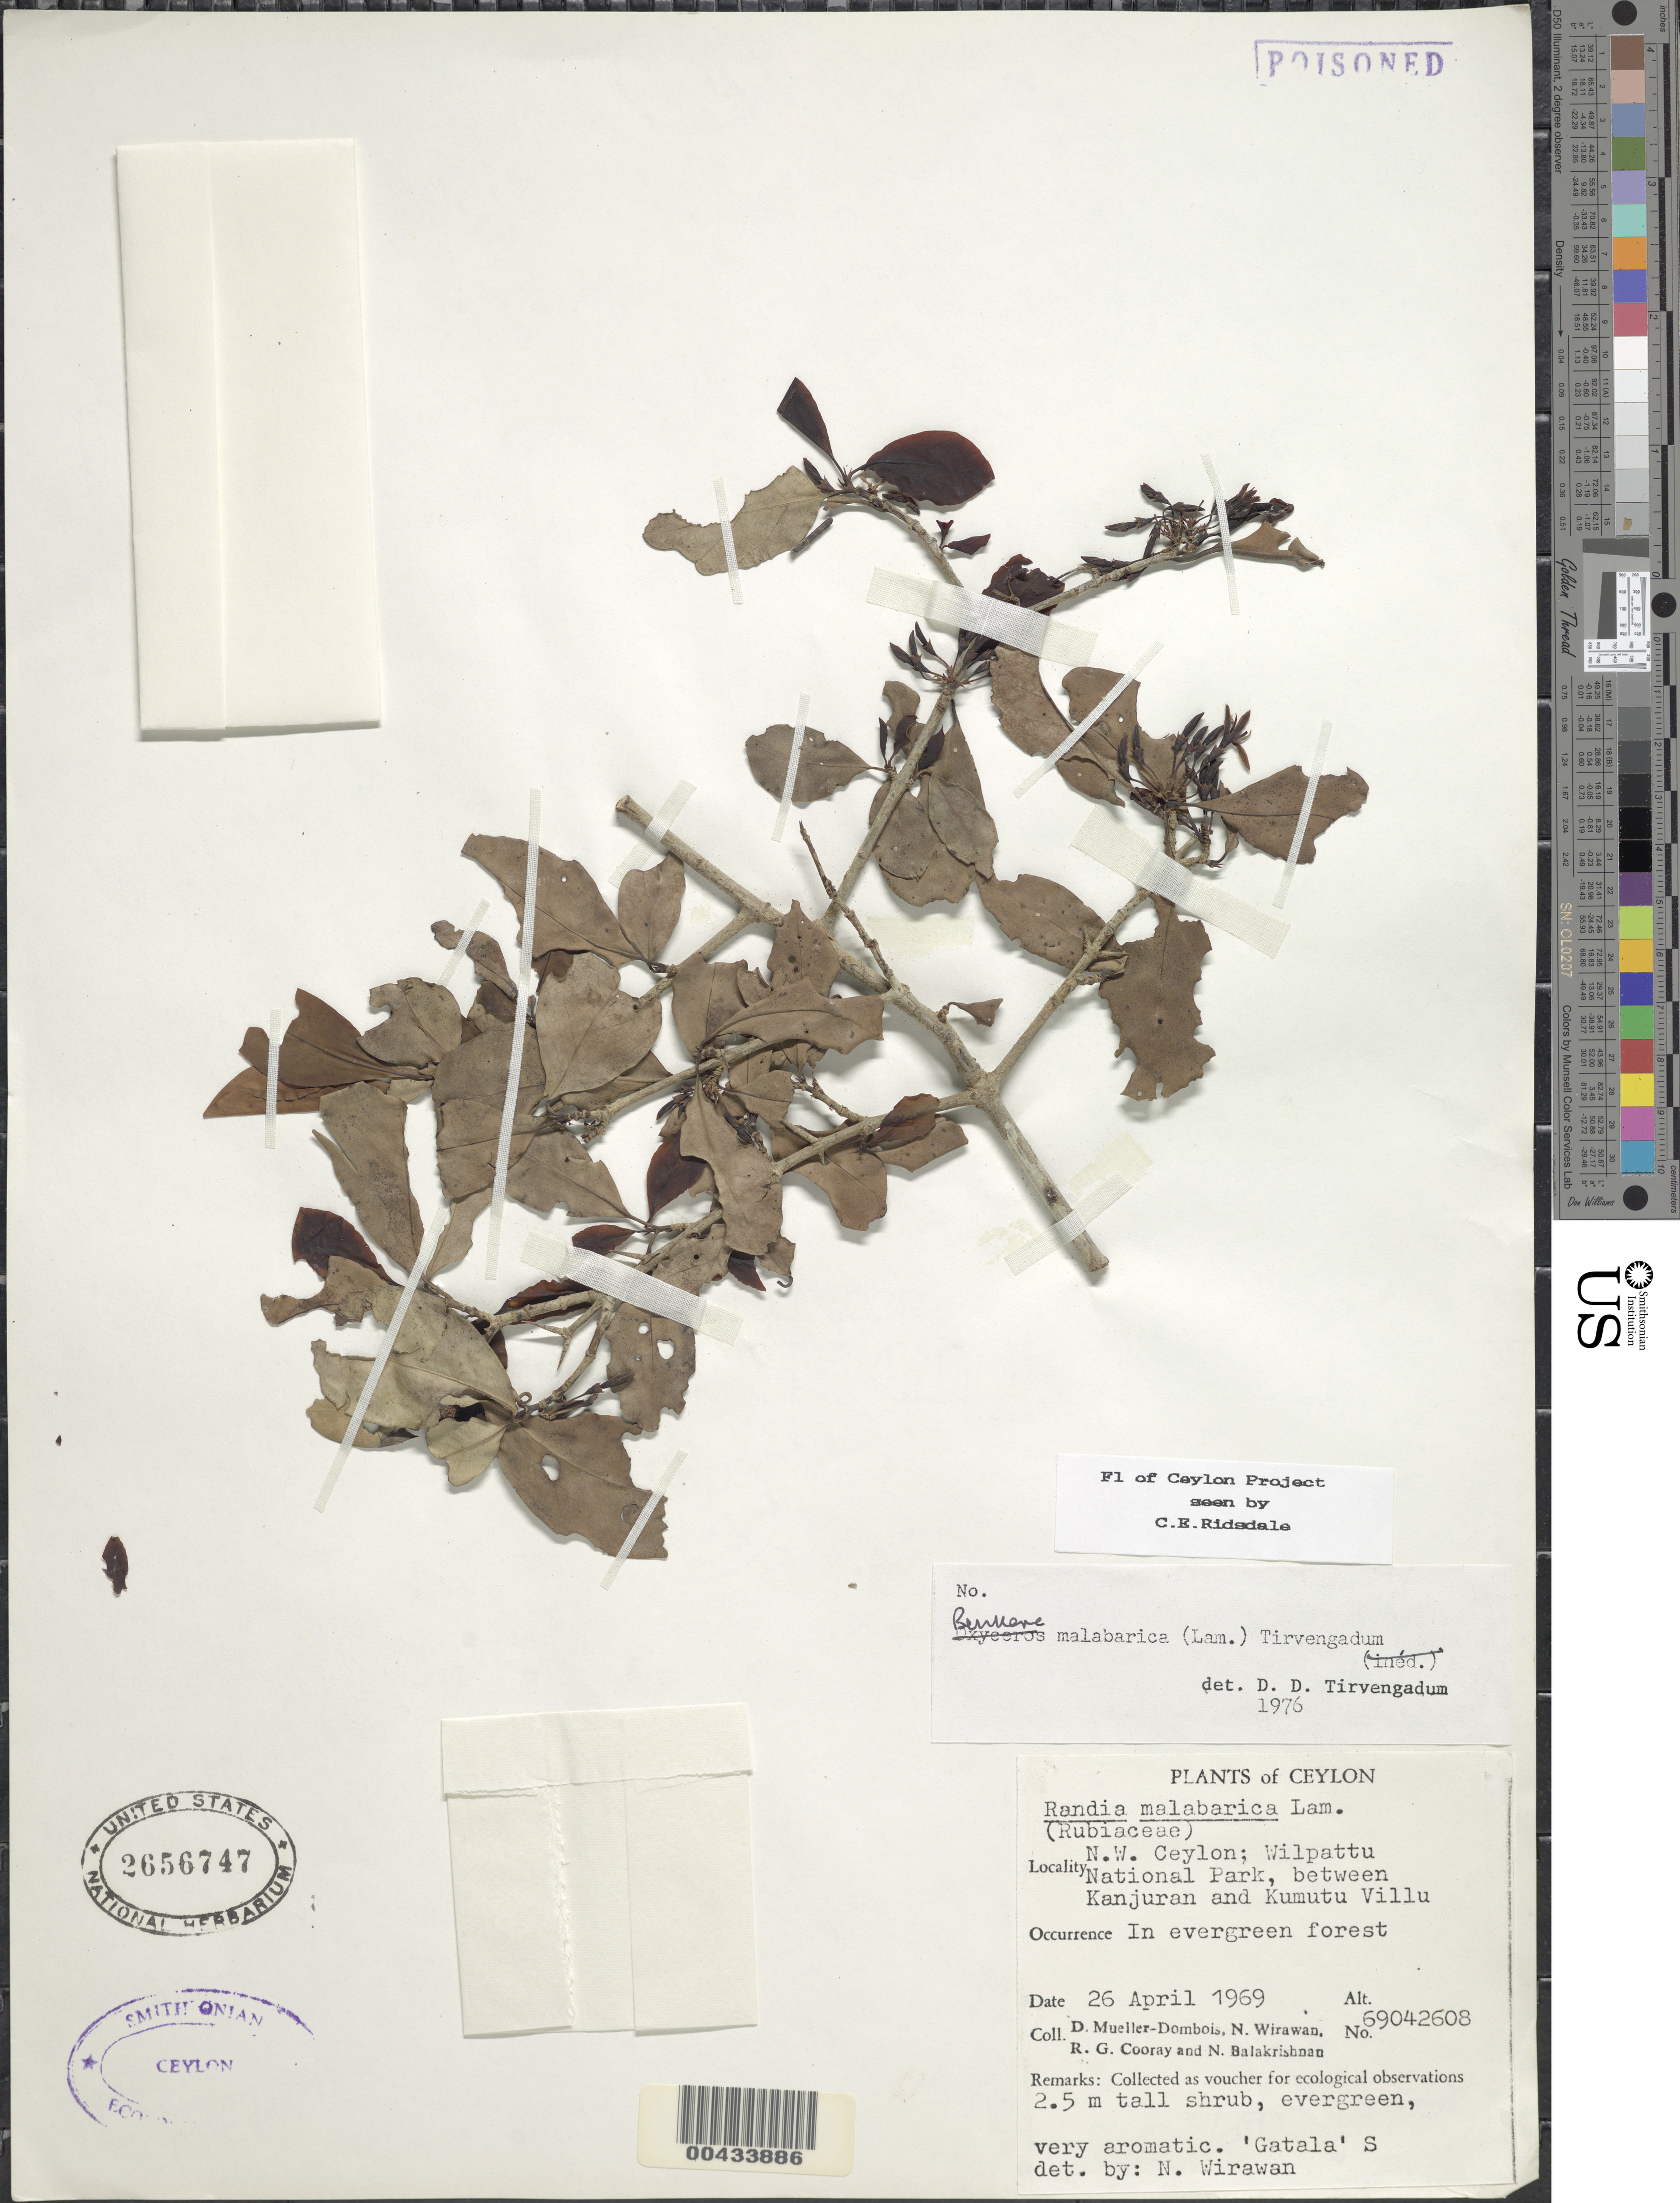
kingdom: Plantae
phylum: Tracheophyta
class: Magnoliopsida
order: Gentianales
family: Rubiaceae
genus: Benkara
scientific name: Benkara malabarica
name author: (Lam.) Tirveng.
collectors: D. Mueller-Dombois, R. Cooray & N. Balakrishnan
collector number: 69042608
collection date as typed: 26 Apr 1969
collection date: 1969-04-26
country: Sri Lanka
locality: NW Ceylon, Wilpattu National Park, Kanjuran and Kumutu Villu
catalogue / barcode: US 2656747